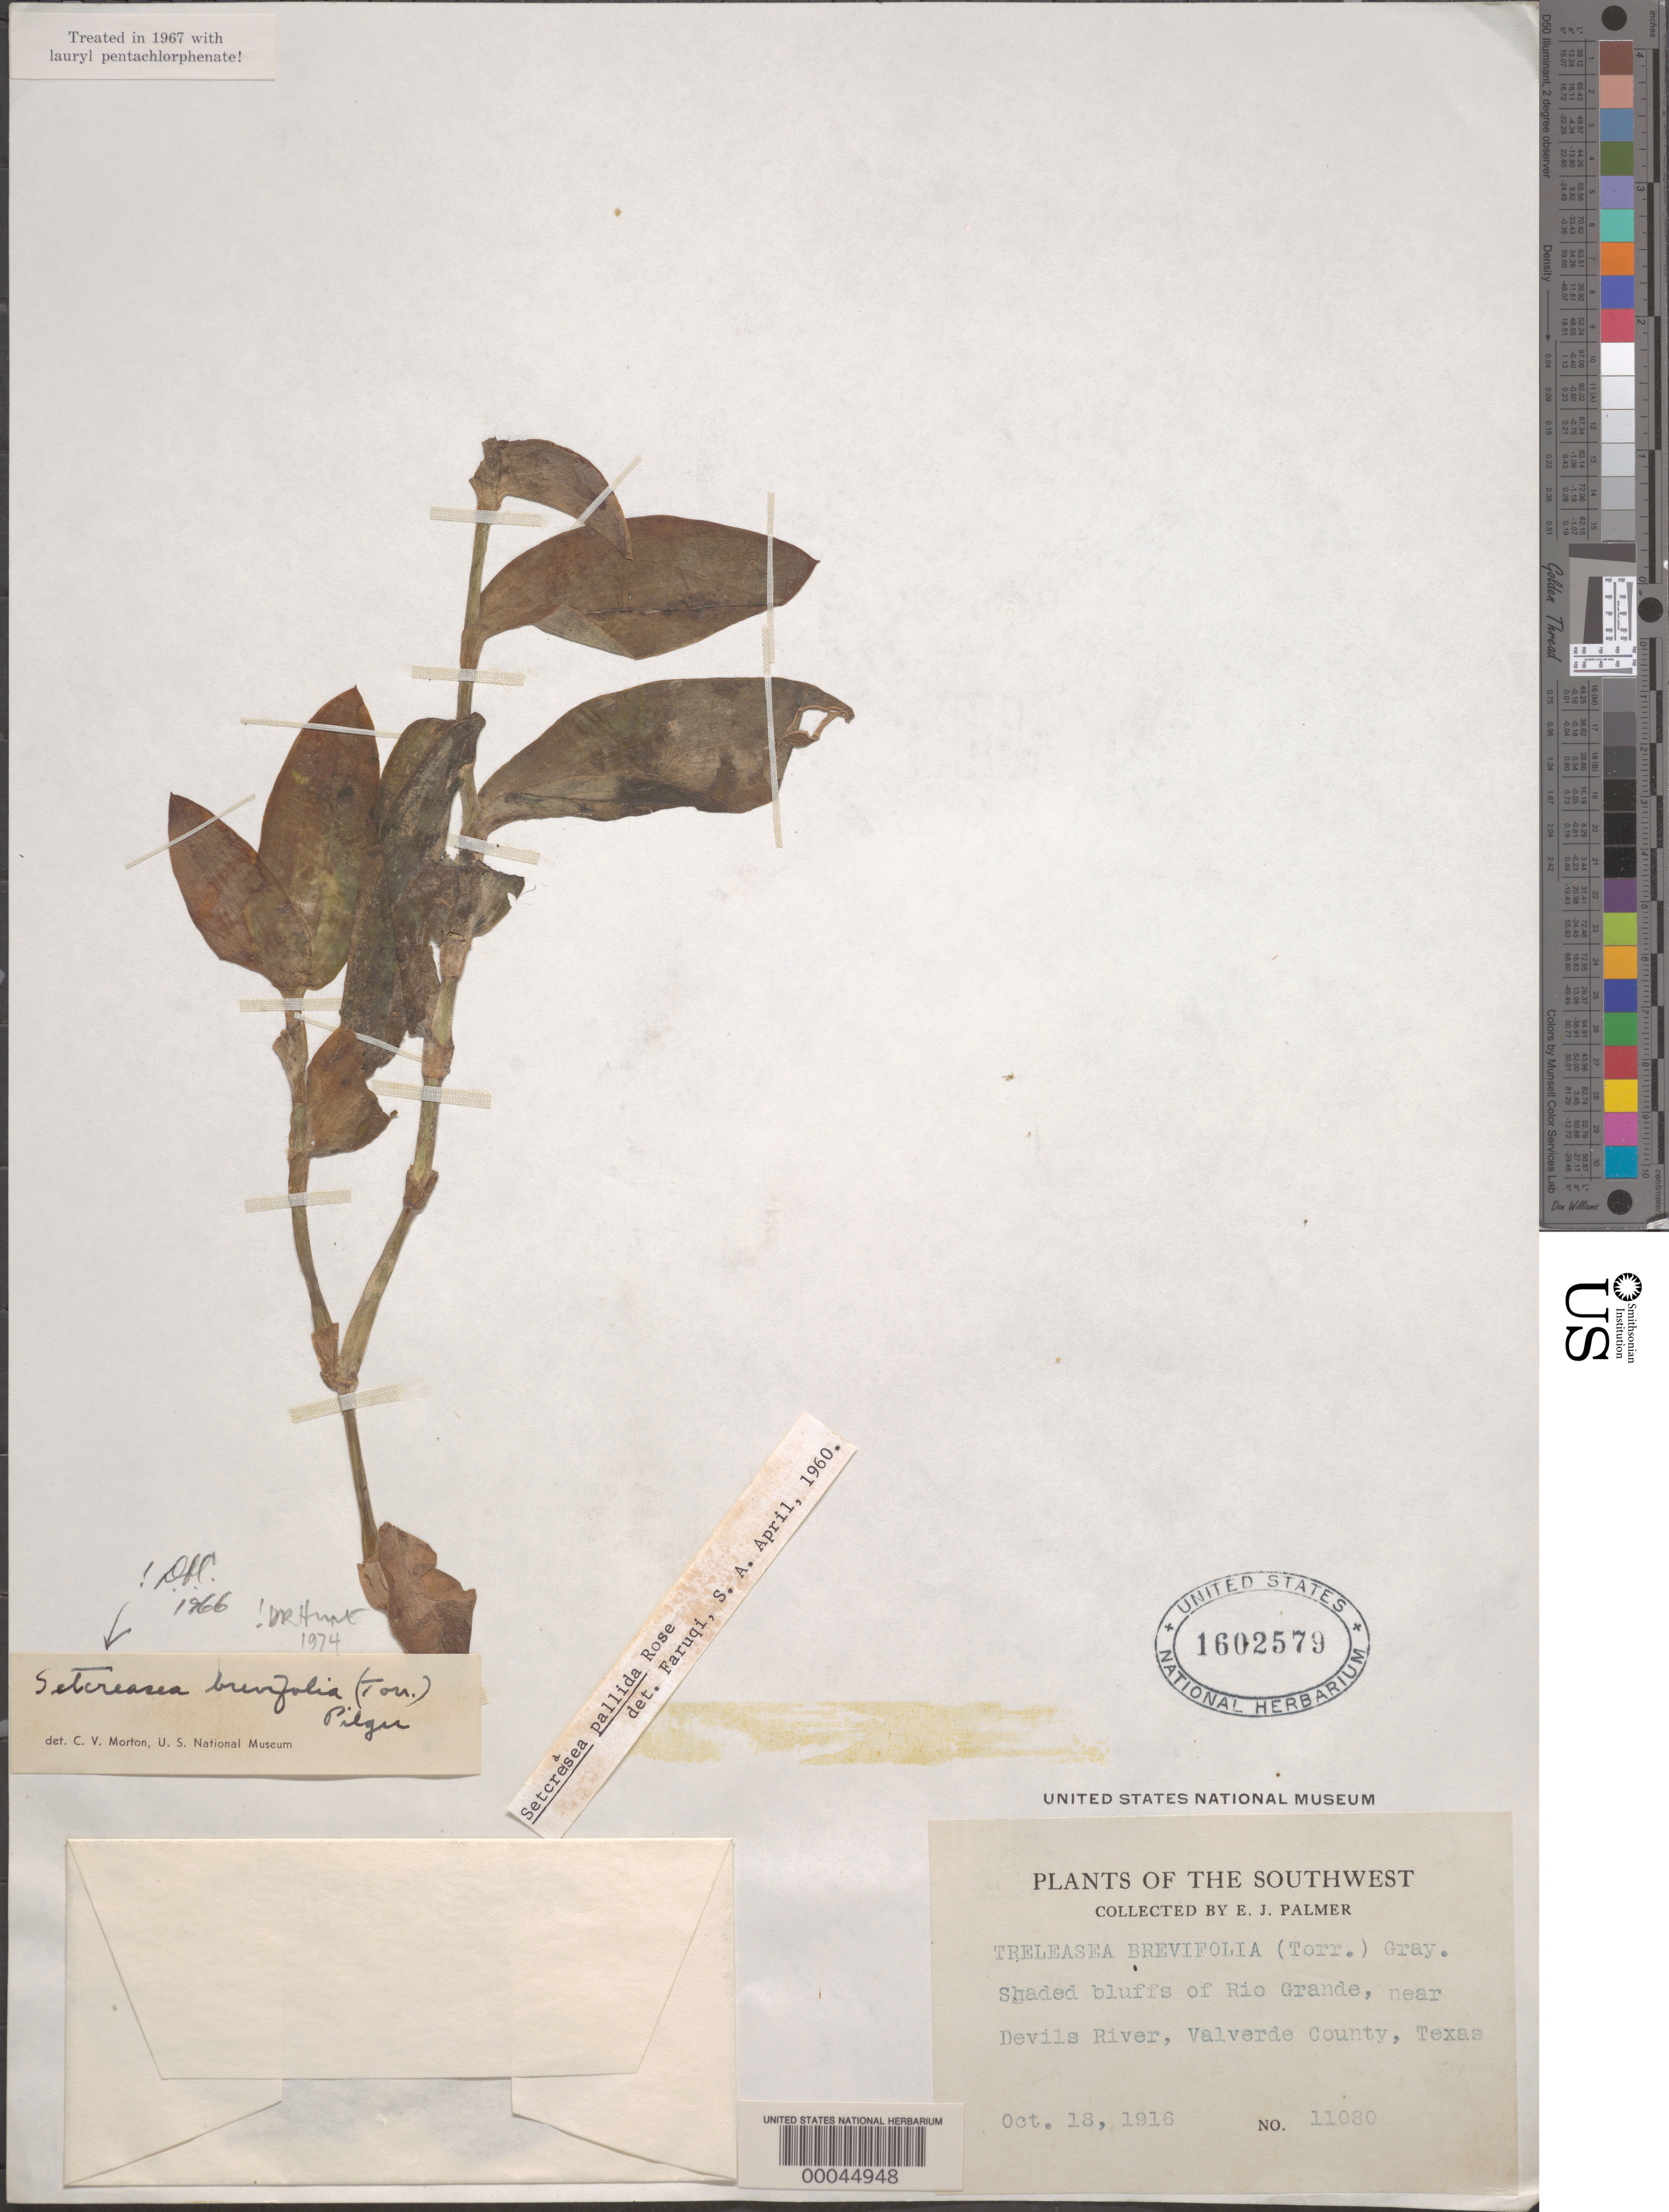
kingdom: Plantae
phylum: Tracheophyta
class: Liliopsida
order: Commelinales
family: Commelinaceae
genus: Tradescantia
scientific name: Tradescantia brevifolia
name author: (Torr.) Rose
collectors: E. J. Palmer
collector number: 11080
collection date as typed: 18 Oct 1916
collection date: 1916-10-18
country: United States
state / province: Texas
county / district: Val Verde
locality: Near devils river; rio grande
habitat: Shaded bluffs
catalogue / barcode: US 1602579